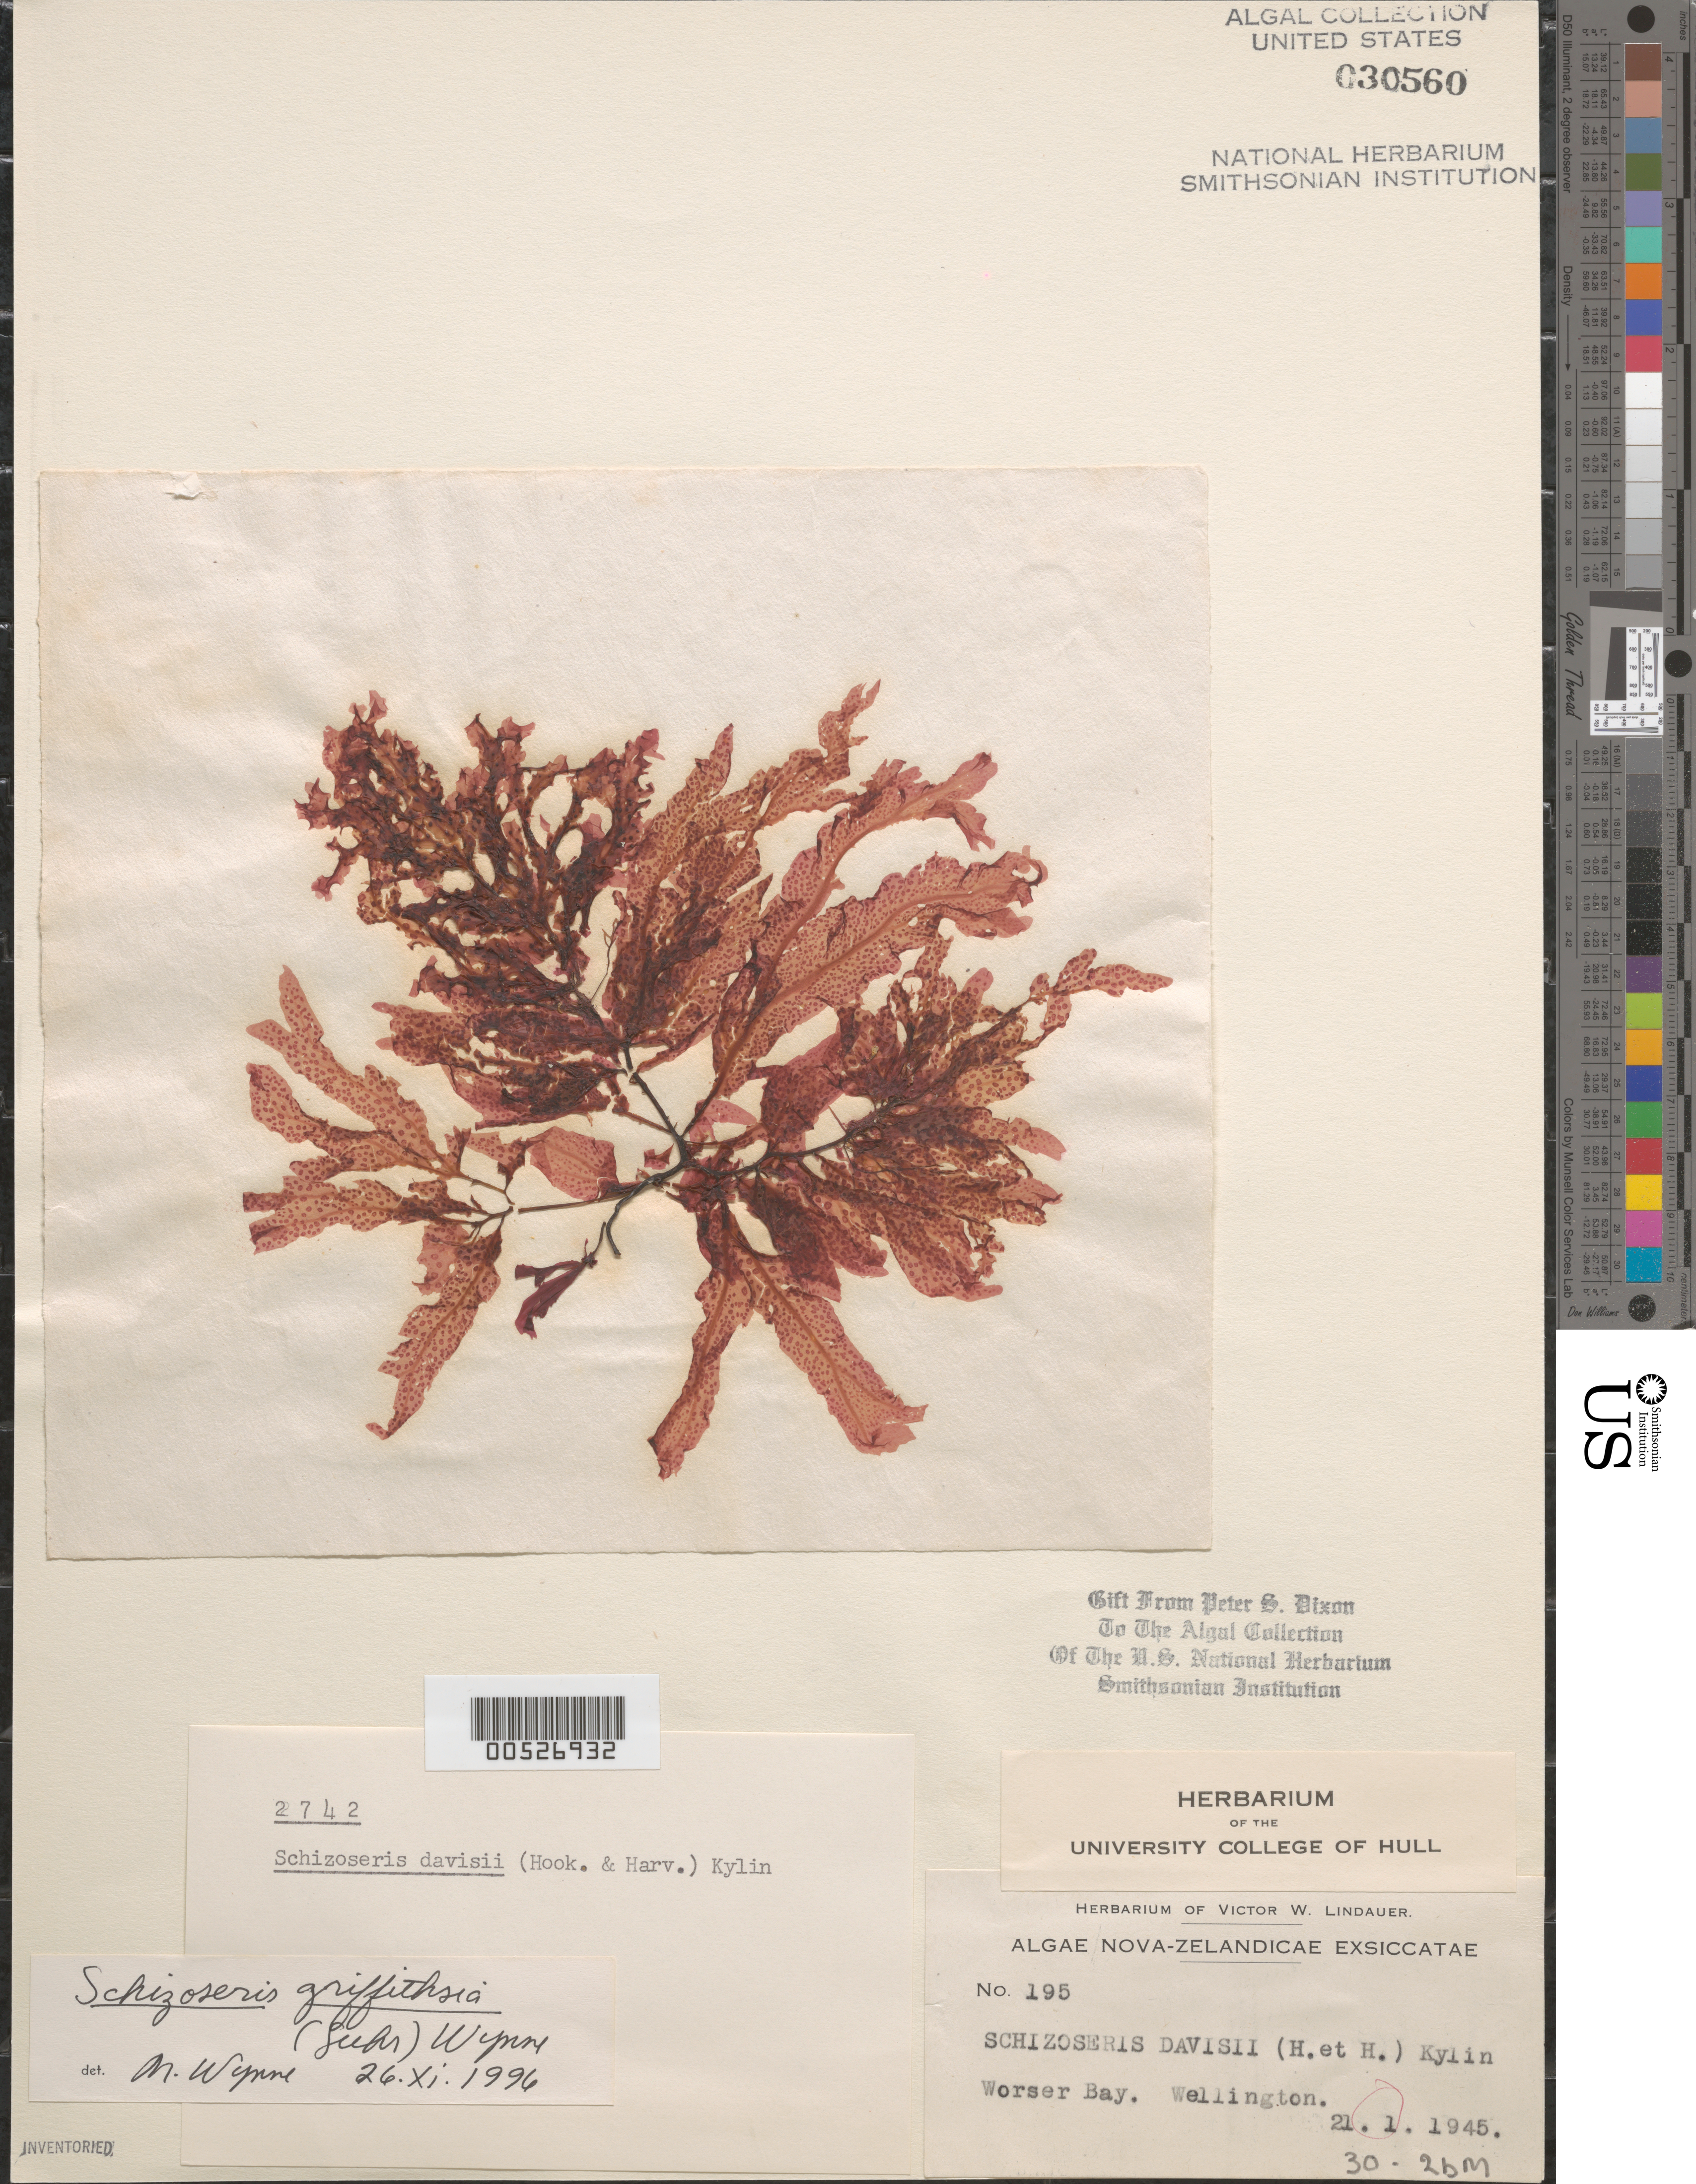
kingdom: Plantae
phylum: Rhodophyta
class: Florideophyceae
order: Ceramiales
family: Delesseriaceae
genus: Schizoseris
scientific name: Schizoseris griffithsia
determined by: Wynne, M. J.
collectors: V. Lindauer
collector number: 195 & PSD 2742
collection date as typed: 21 Jan 1945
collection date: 1945-01-21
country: New Zealand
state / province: Wellington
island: North Island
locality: Worser Bay, Wellington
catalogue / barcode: US 30560